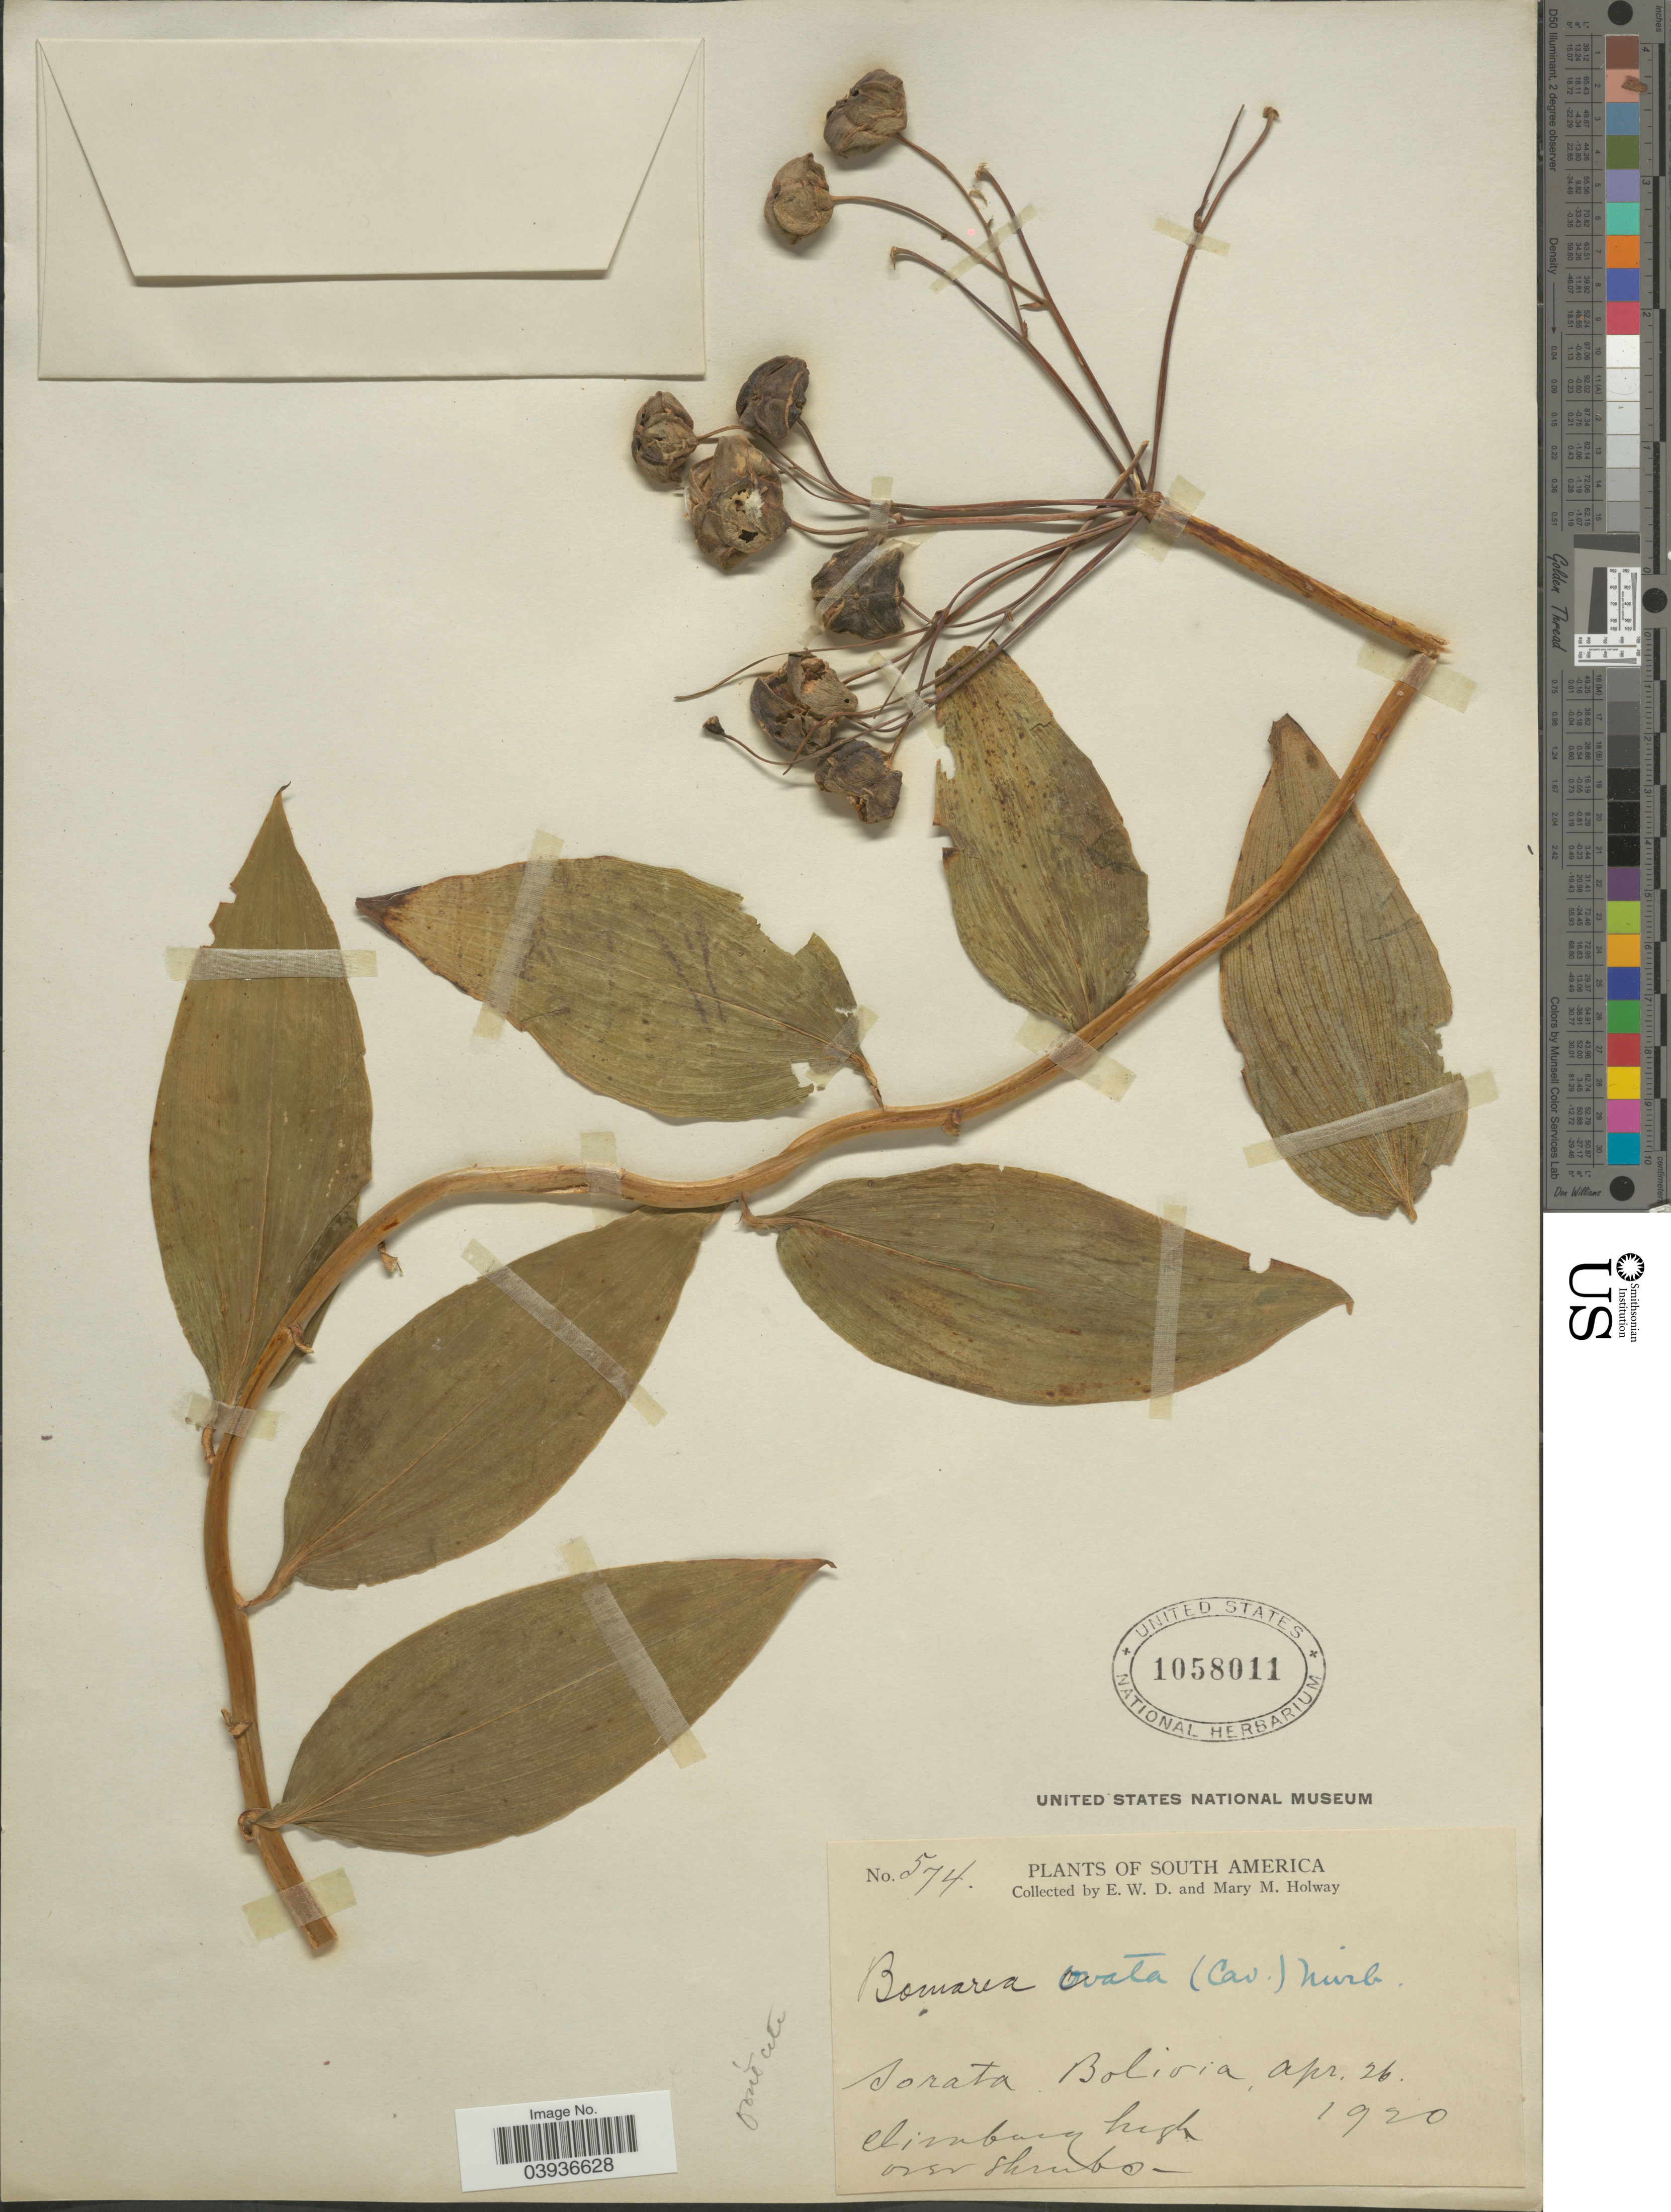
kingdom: Plantae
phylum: Tracheophyta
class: Liliopsida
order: Liliales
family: Alstroemeriaceae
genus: Bomarea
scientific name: Bomarea ovata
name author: (Cav.) Mirb.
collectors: E. W. D. Holway & M. M. Holway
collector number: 574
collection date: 1920-04-26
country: Bolivia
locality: Sorata.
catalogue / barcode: US 1058011